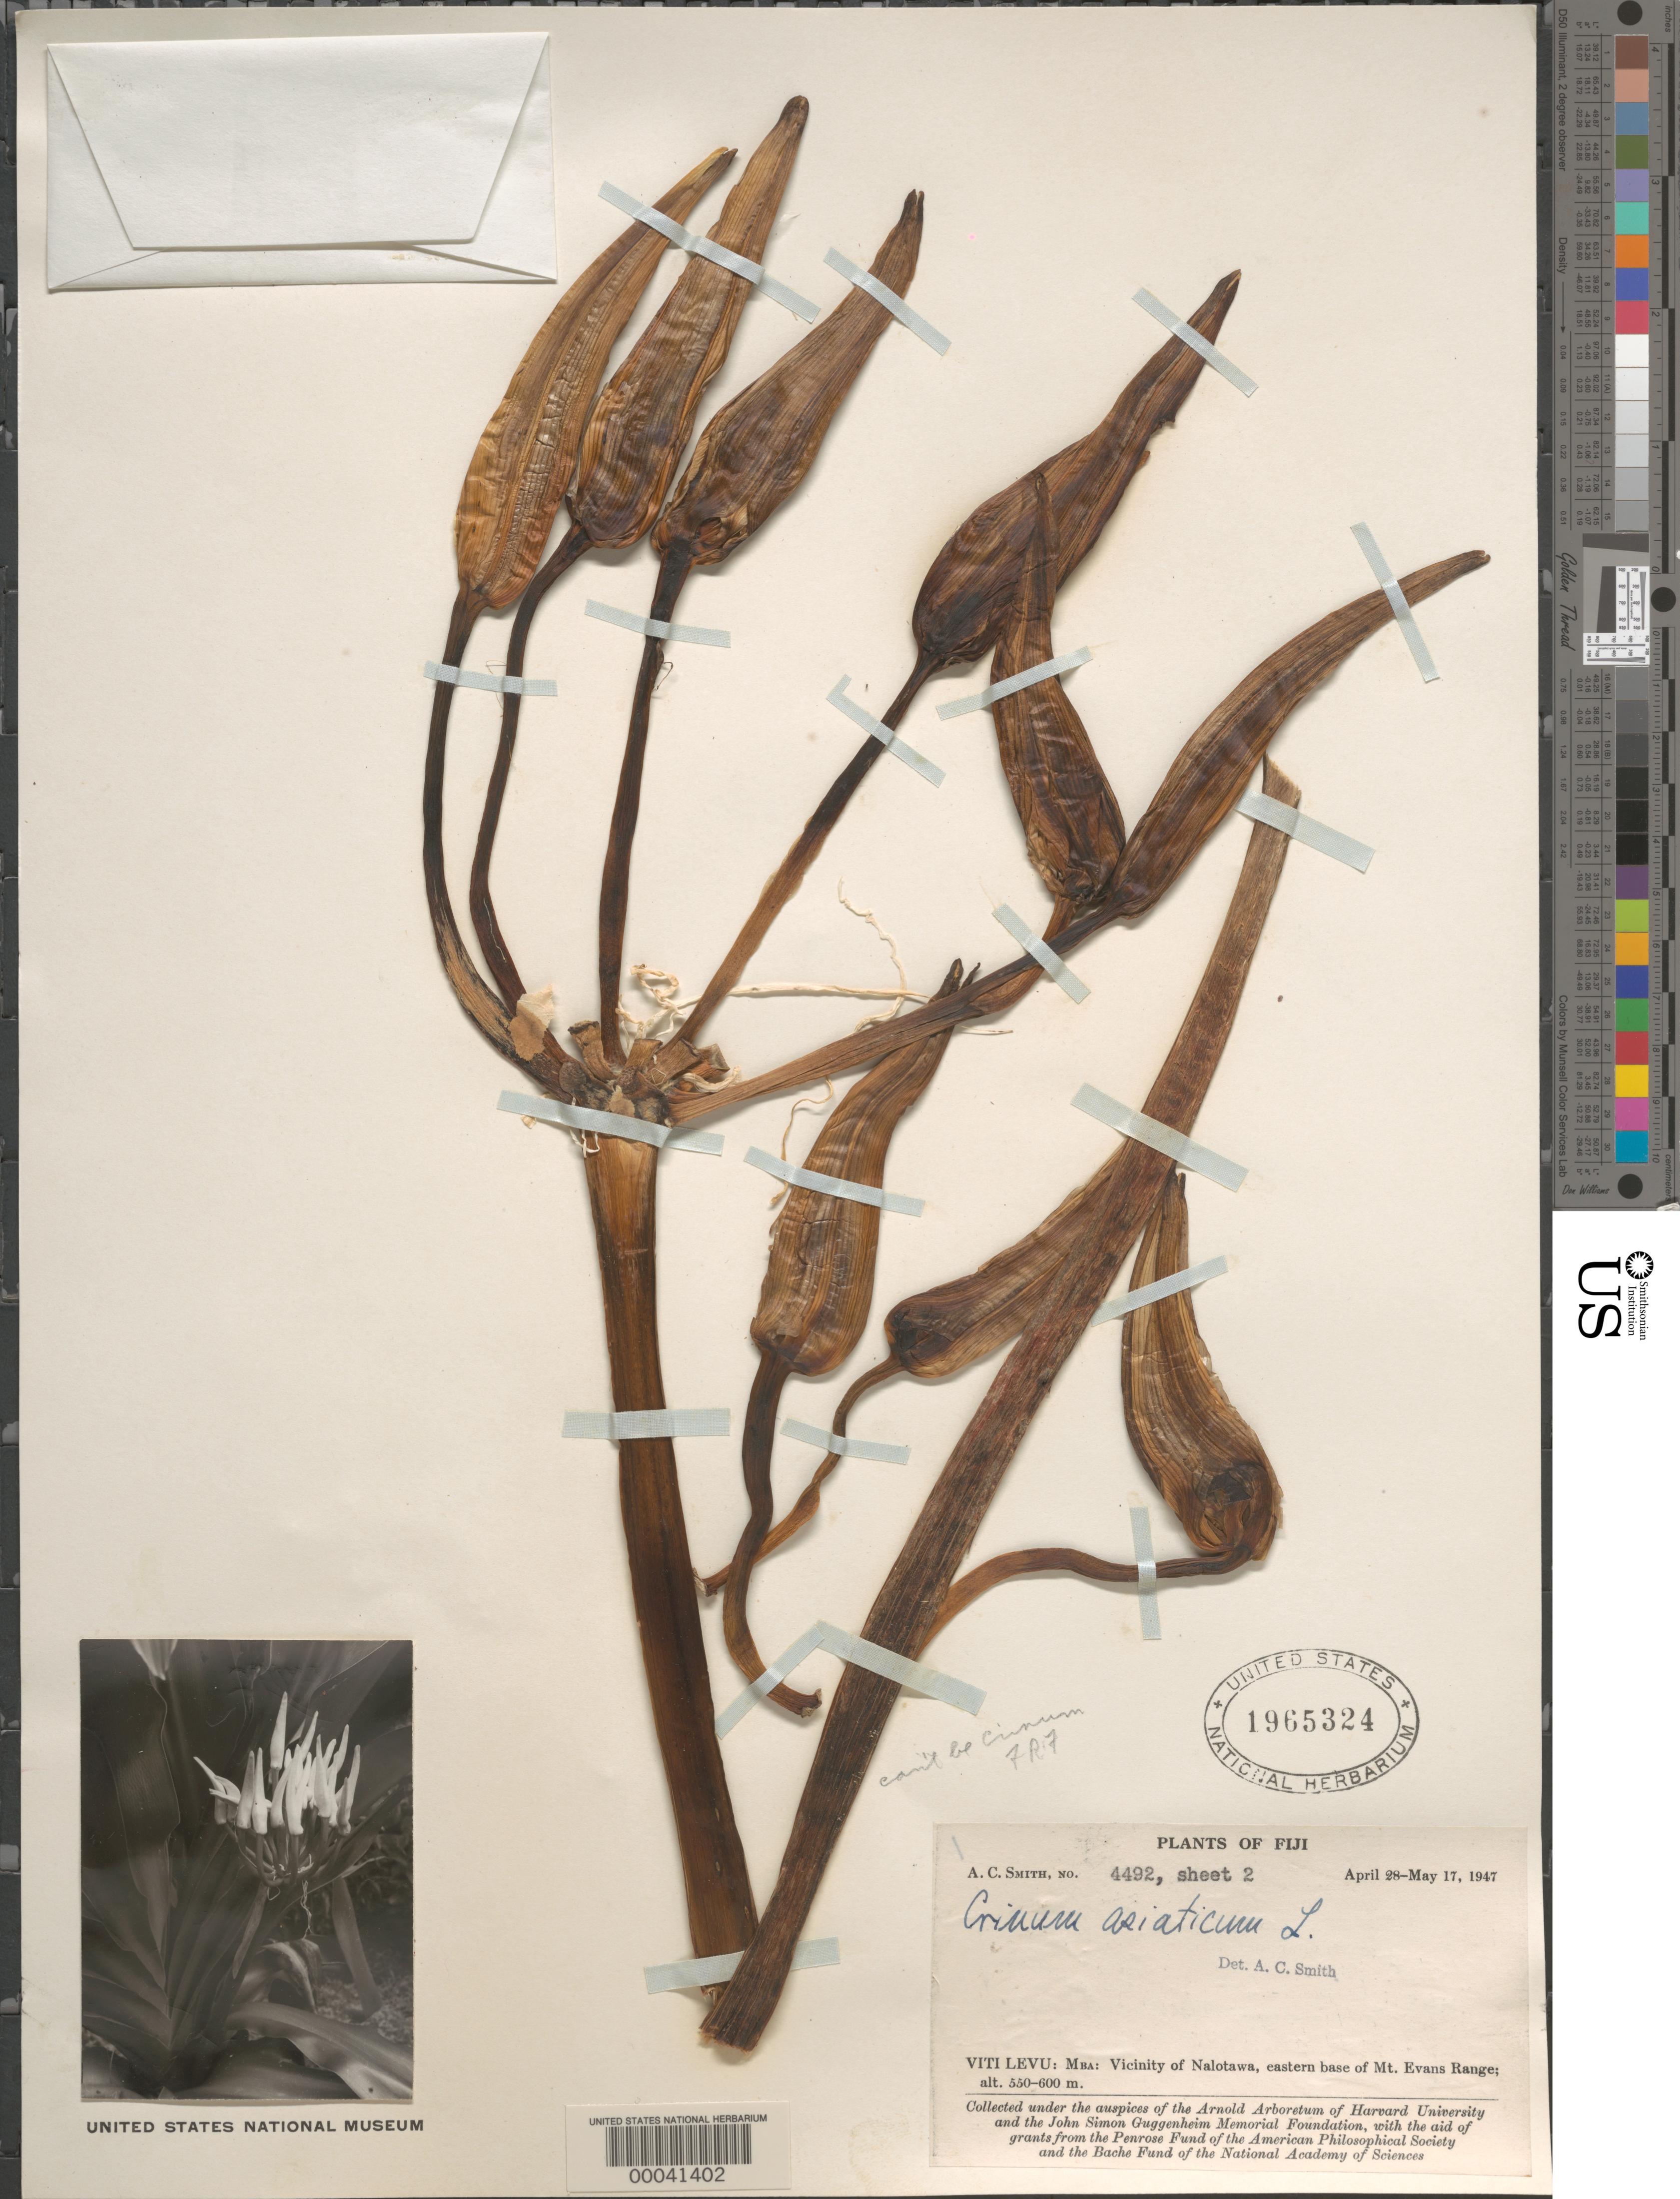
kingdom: Plantae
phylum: Tracheophyta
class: Liliopsida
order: Asparagales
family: Amaryllidaceae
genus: Crinum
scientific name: Crinum asiaticum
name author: L.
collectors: A. C. Smith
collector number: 4492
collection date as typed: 28 Apr 1947 to 17 May 1947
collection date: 1947-04-28/1947-05-17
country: Fiji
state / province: Western Division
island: Viti Levu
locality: Mba Prov., vicinity of nalotawa, e base of mt. evans range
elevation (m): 550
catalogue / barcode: US 1965324